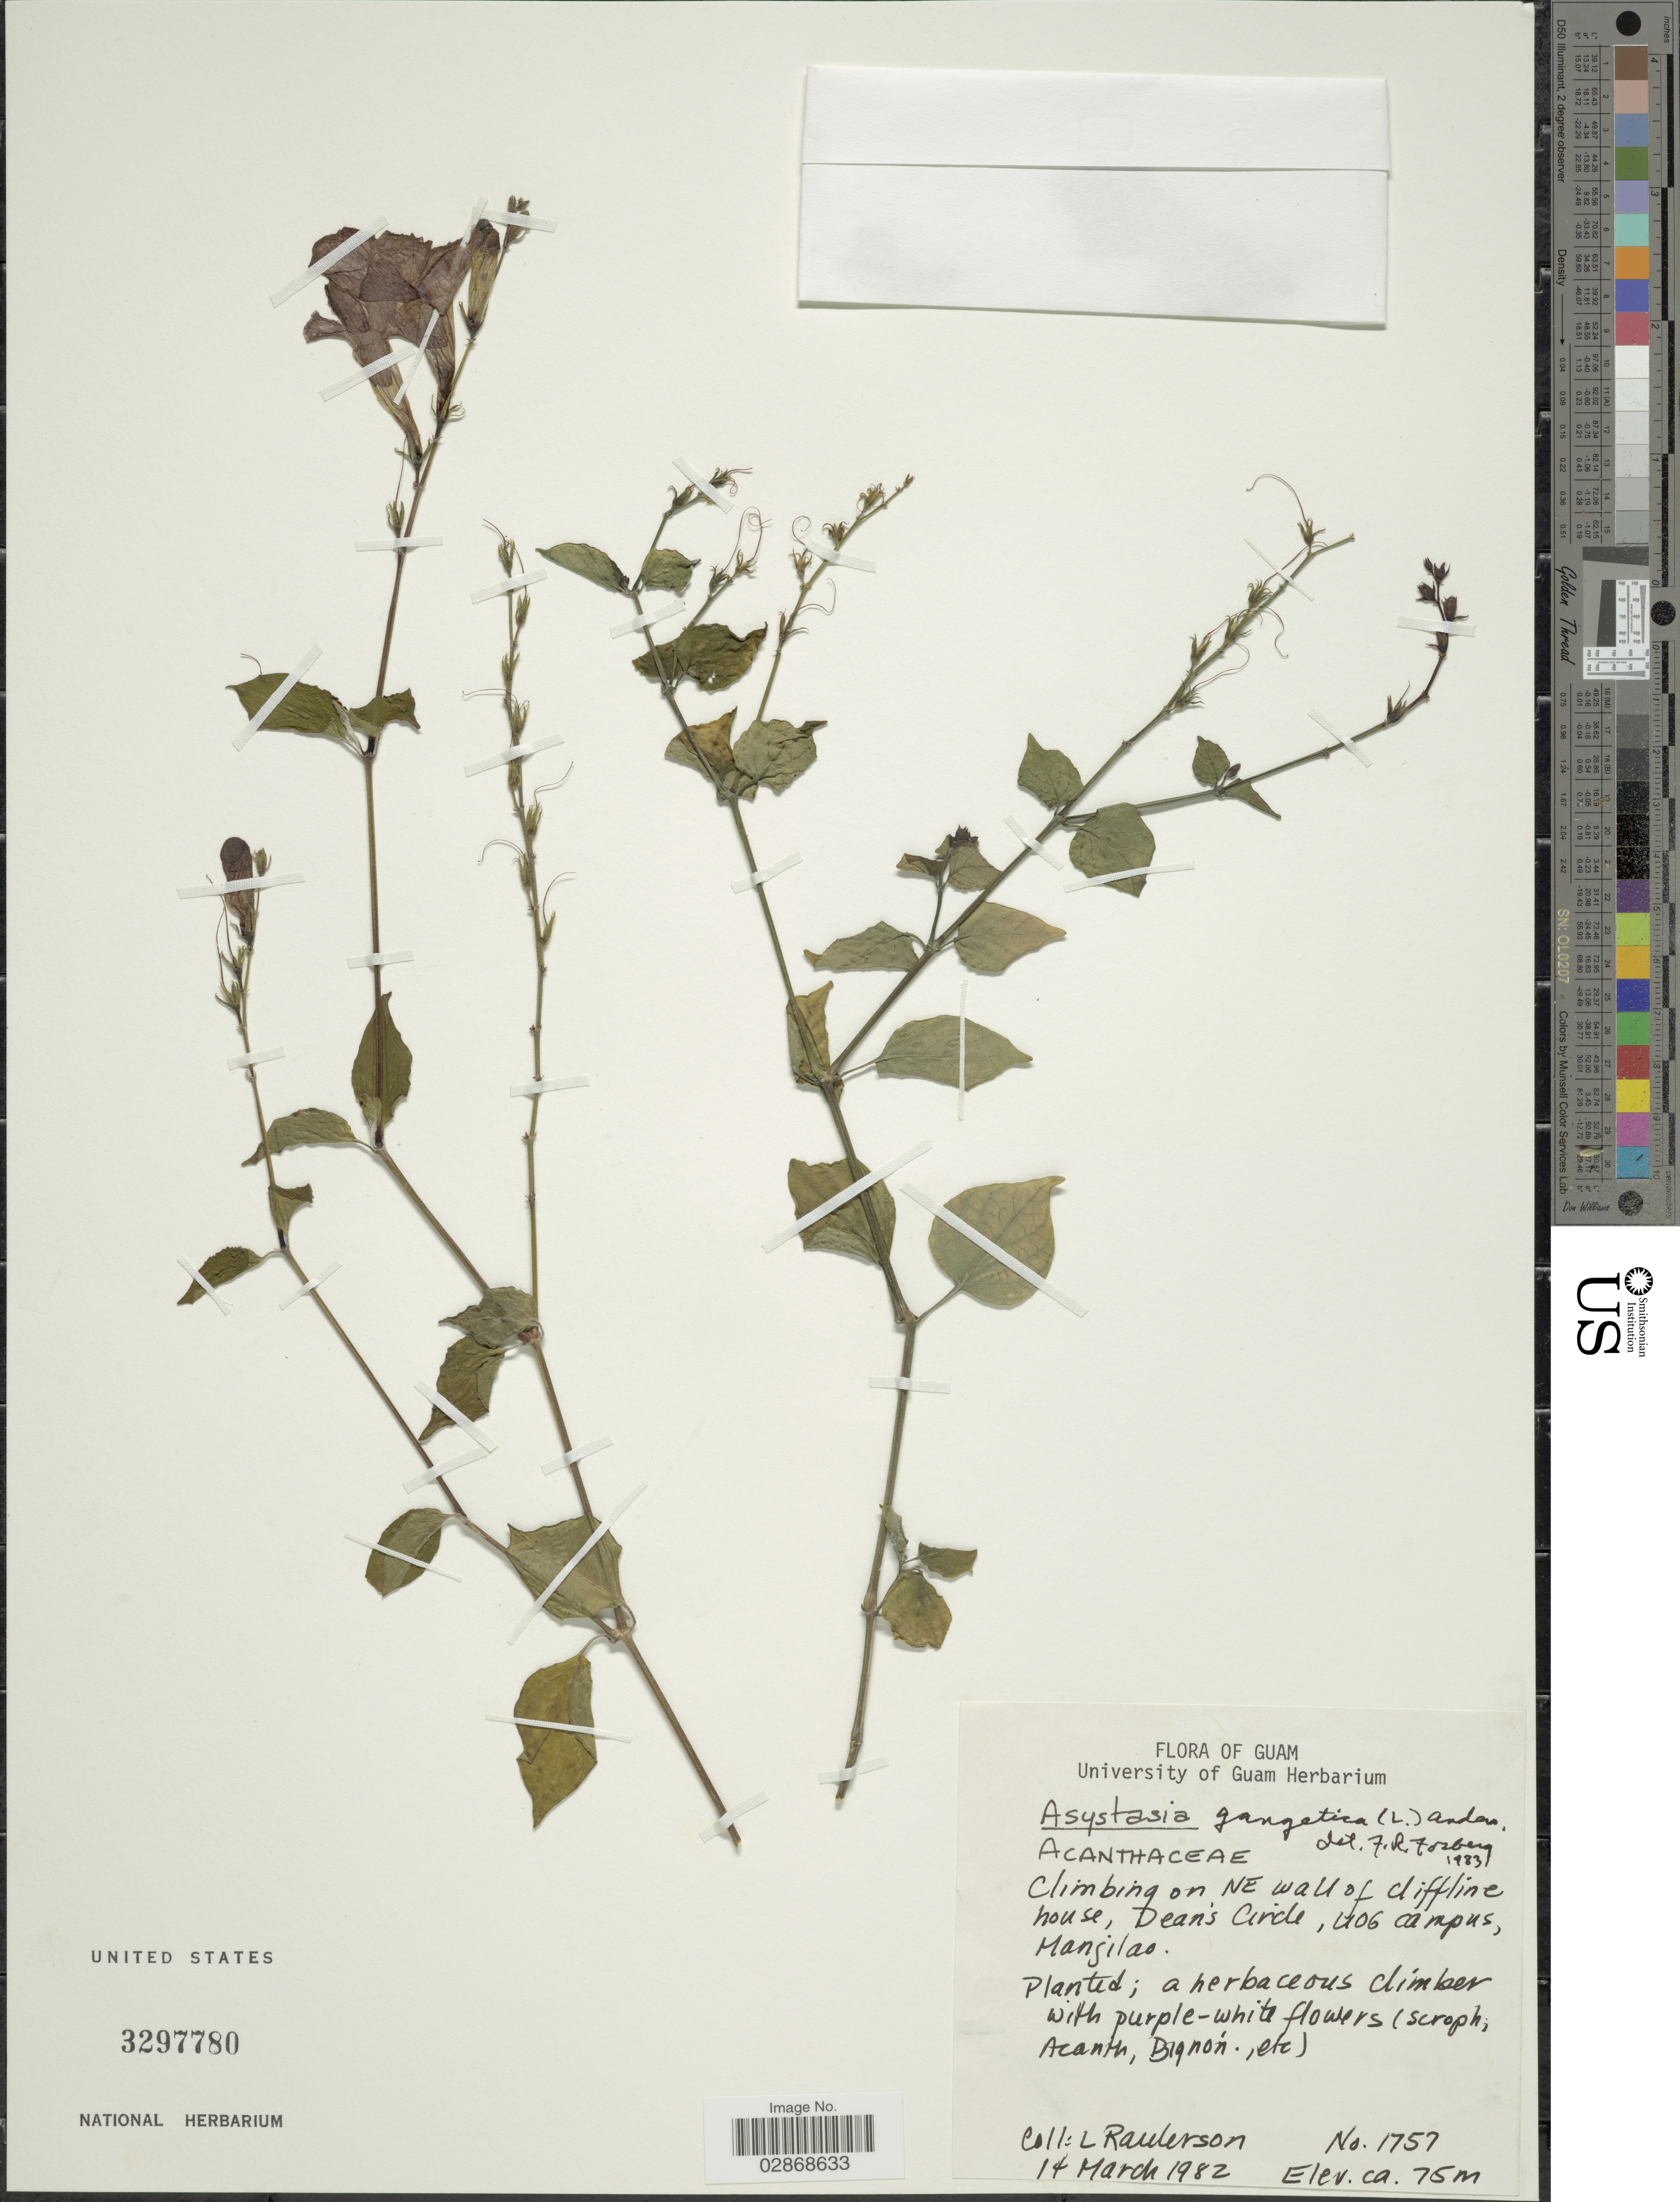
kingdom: Plantae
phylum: Tracheophyta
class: Magnoliopsida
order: Lamiales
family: Acanthaceae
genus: Asystasia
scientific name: Asystasia gangetica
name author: (L.) T. Anderson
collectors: L. Raulerson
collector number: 1757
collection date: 1982-03-14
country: Guam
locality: On NE wall of cliffline house, Dean's Circle, UOG campus, Mangilao.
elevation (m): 75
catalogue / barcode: US 3297780